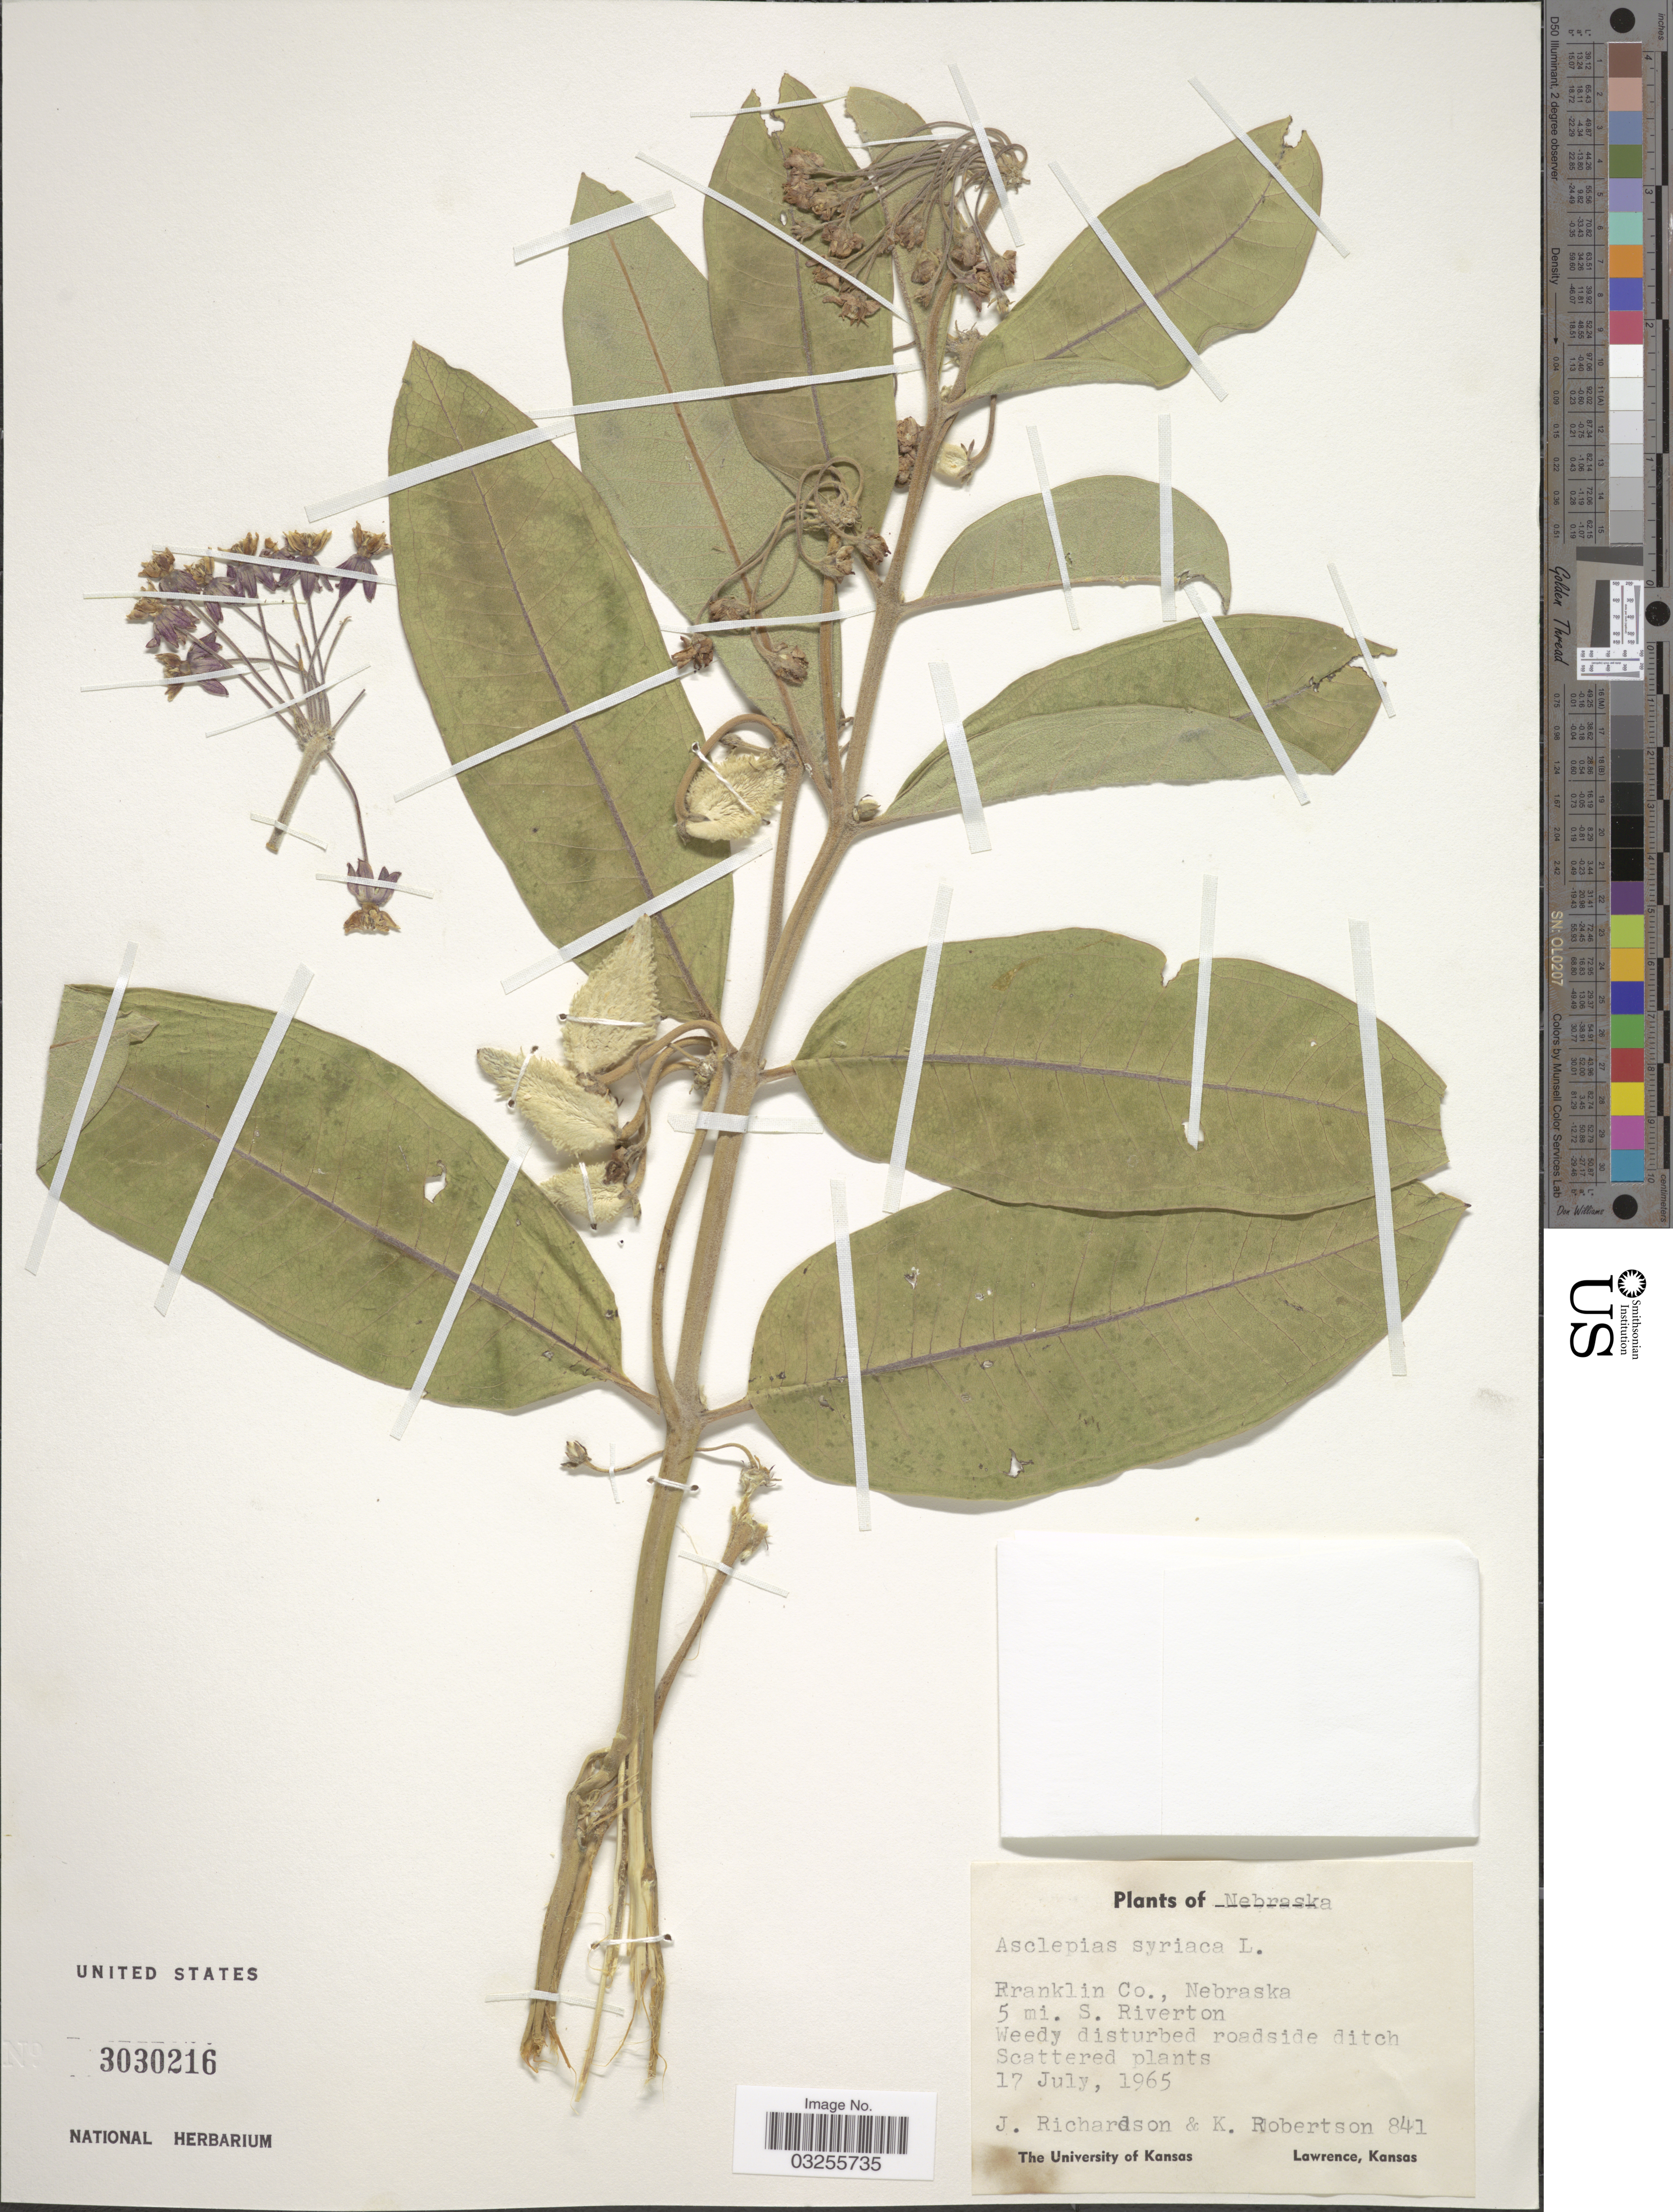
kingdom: Plantae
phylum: Tracheophyta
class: Magnoliopsida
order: Gentianales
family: Apocynaceae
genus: Asclepias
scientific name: Asclepias syriaca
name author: L.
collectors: J. Richardson & K. Robertson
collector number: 841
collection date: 1965-07-17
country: United States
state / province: Nebraska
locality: Franklin Co. 5 mi. S. Riverton.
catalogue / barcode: US 3030216